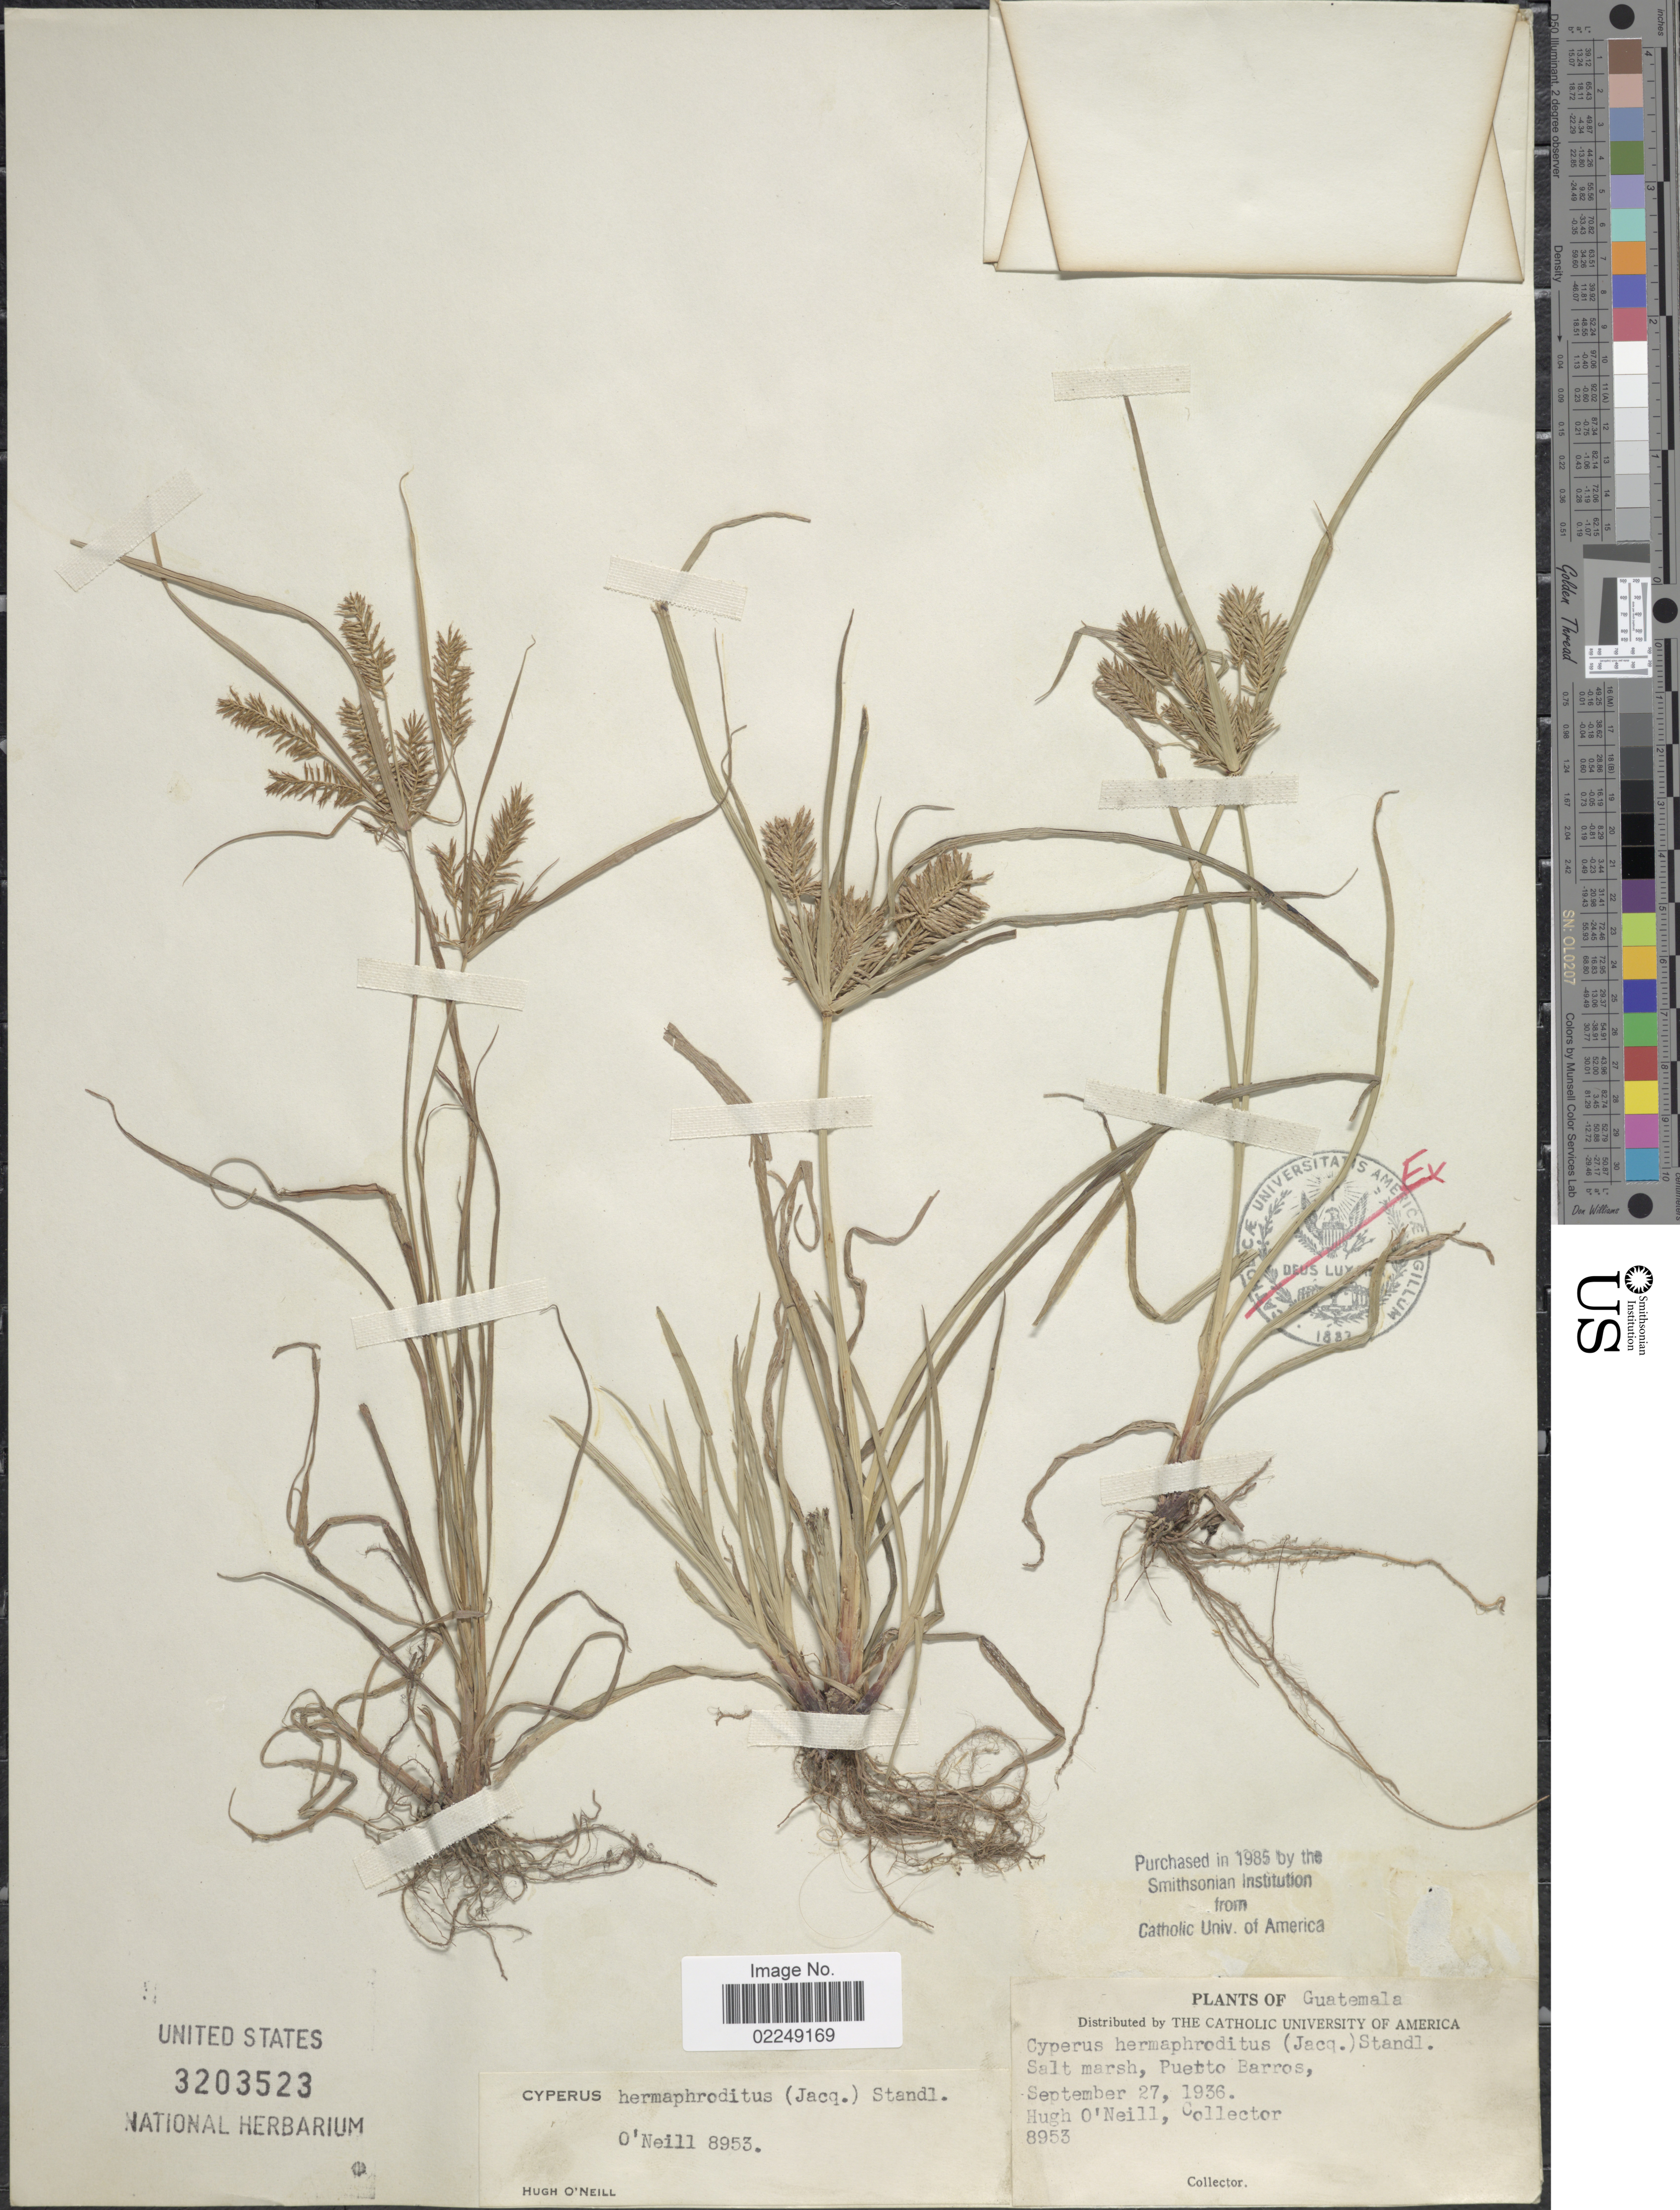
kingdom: Plantae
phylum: Tracheophyta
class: Liliopsida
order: Poales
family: Cyperaceae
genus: Cyperus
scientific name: Cyperus hermaphroditus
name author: (Jacq.) Standl.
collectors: H. O'Neill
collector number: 8953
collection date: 1936-09-27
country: Guatemala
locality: Puerto Barros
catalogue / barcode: US 3203523